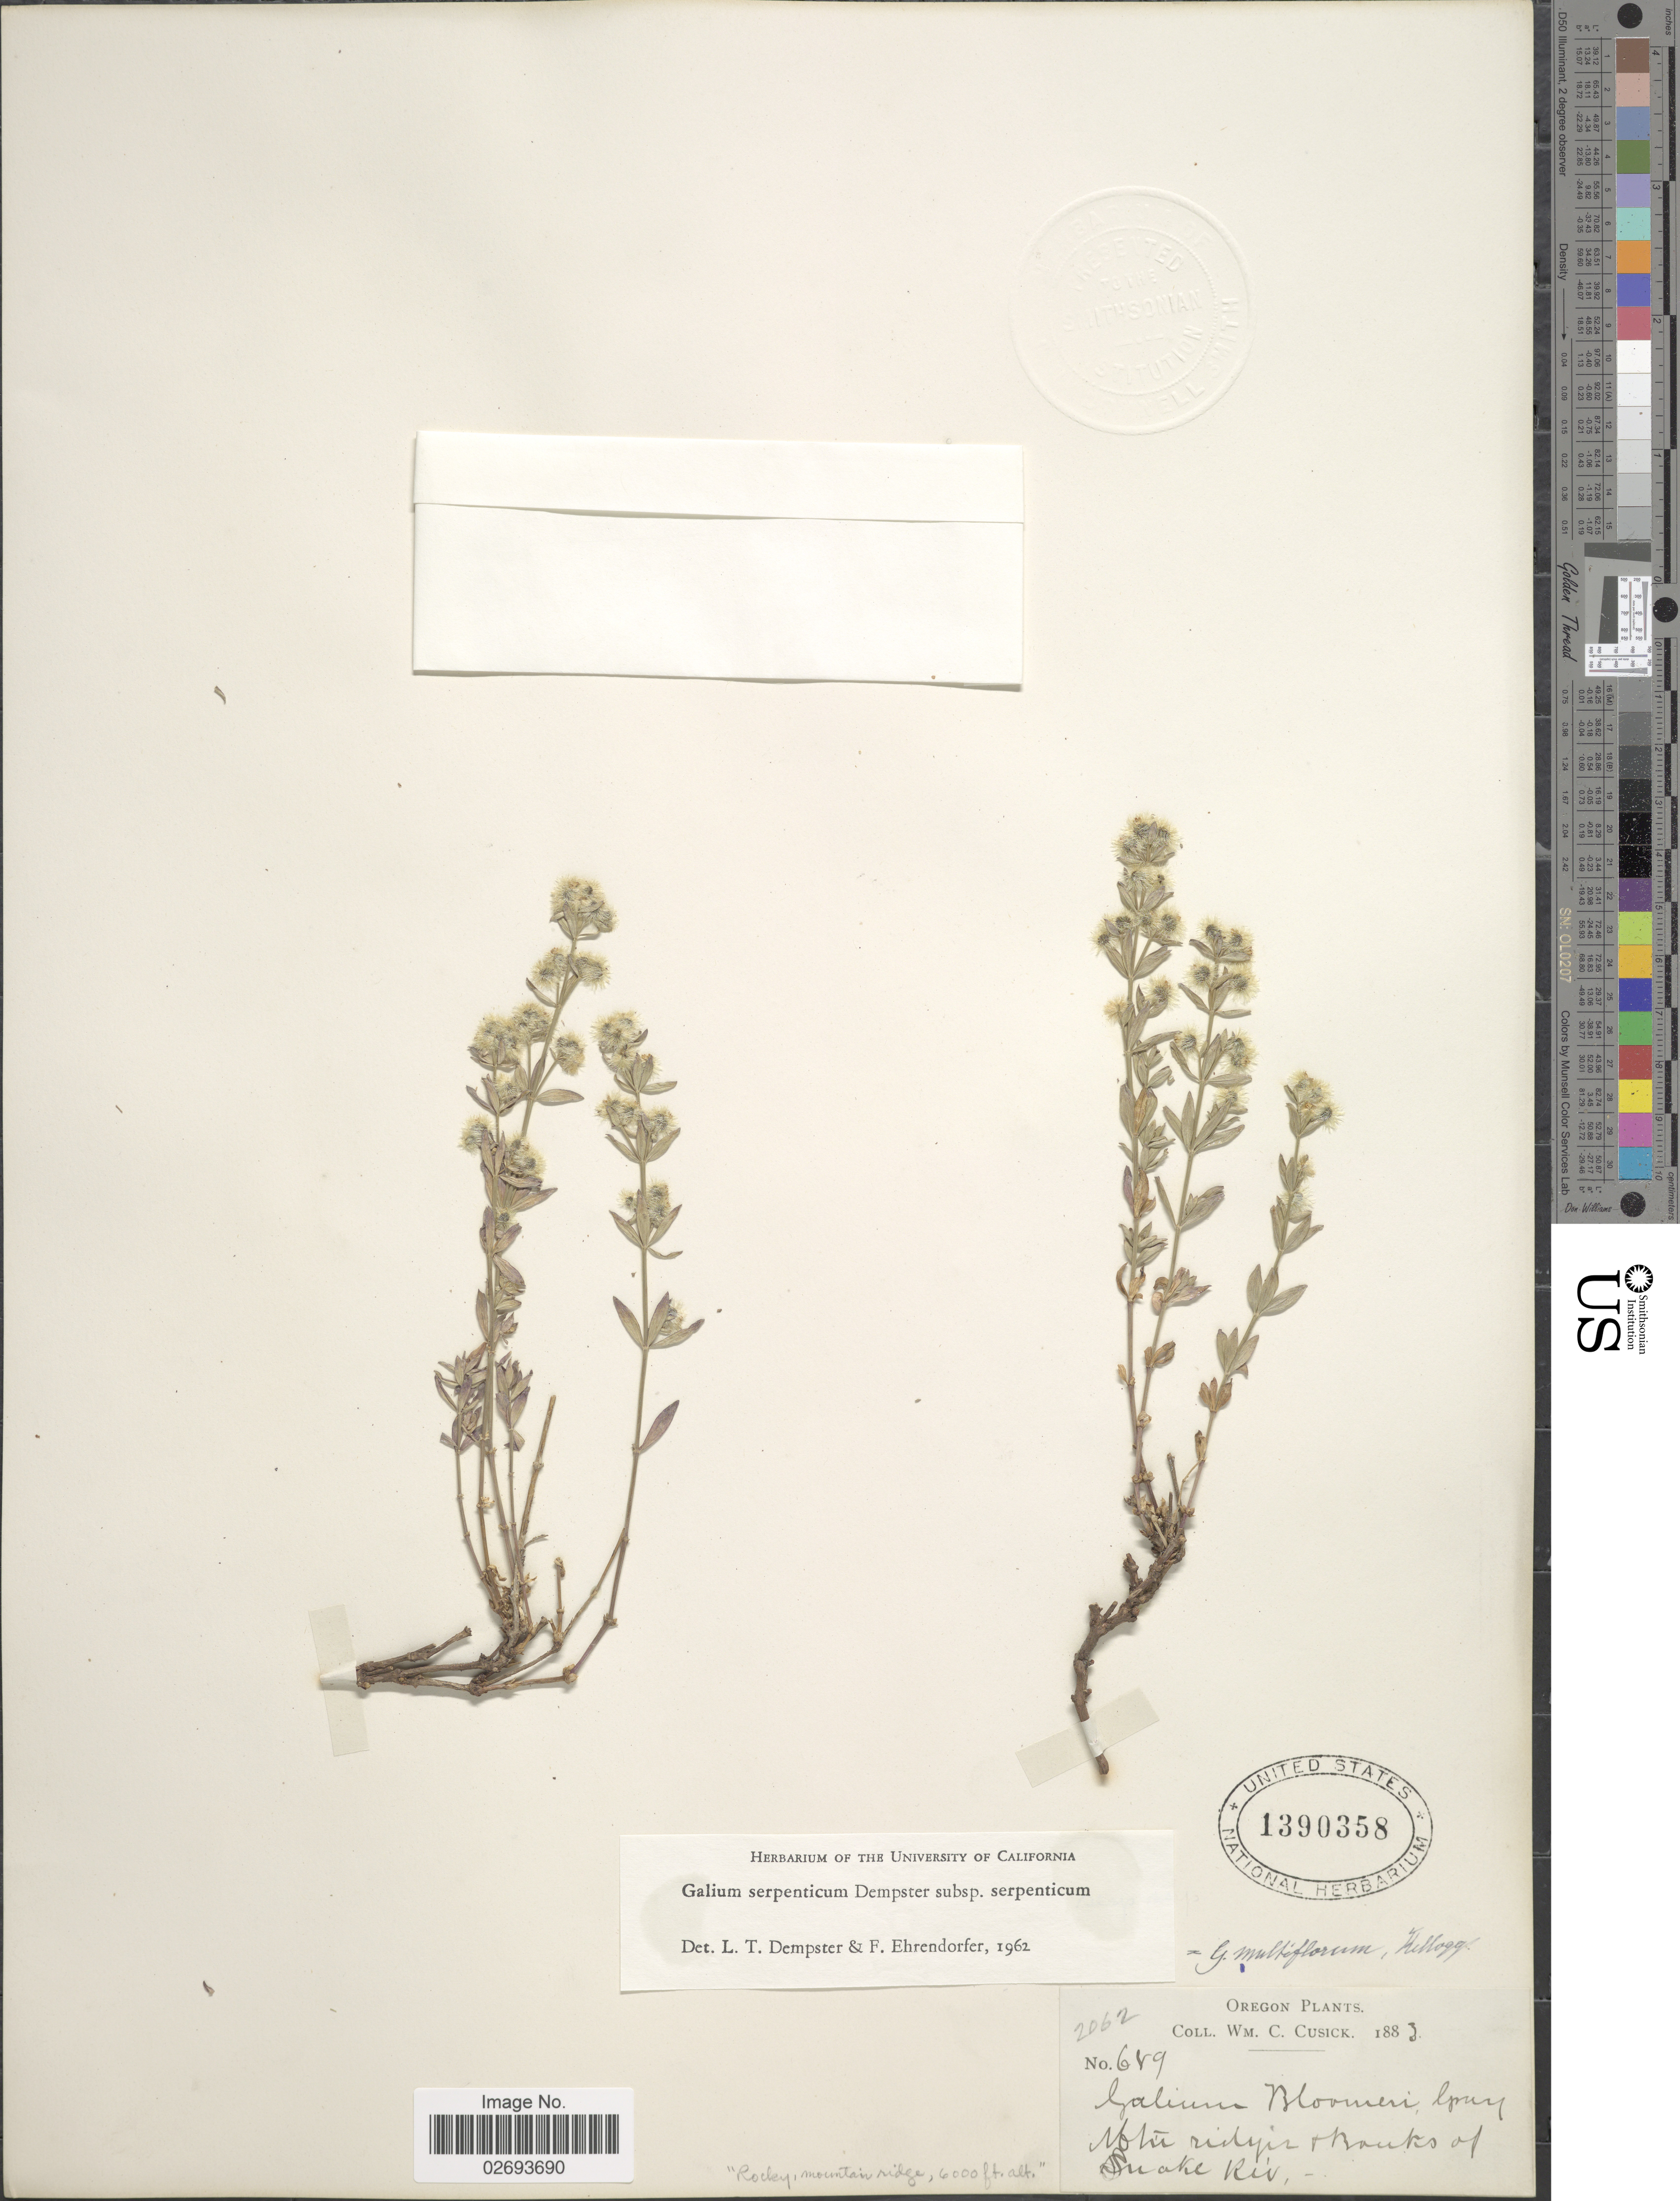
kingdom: Plantae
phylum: Tracheophyta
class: Magnoliopsida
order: Gentianales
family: Rubiaceae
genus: Galium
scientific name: Galium serpenticum subsp. serpenticum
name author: Dempster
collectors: W. C. Cusick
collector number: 2062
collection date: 1883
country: United States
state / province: Oregon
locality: Mtn. ridges & banks of Snake River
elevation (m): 1829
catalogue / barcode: US 1390358